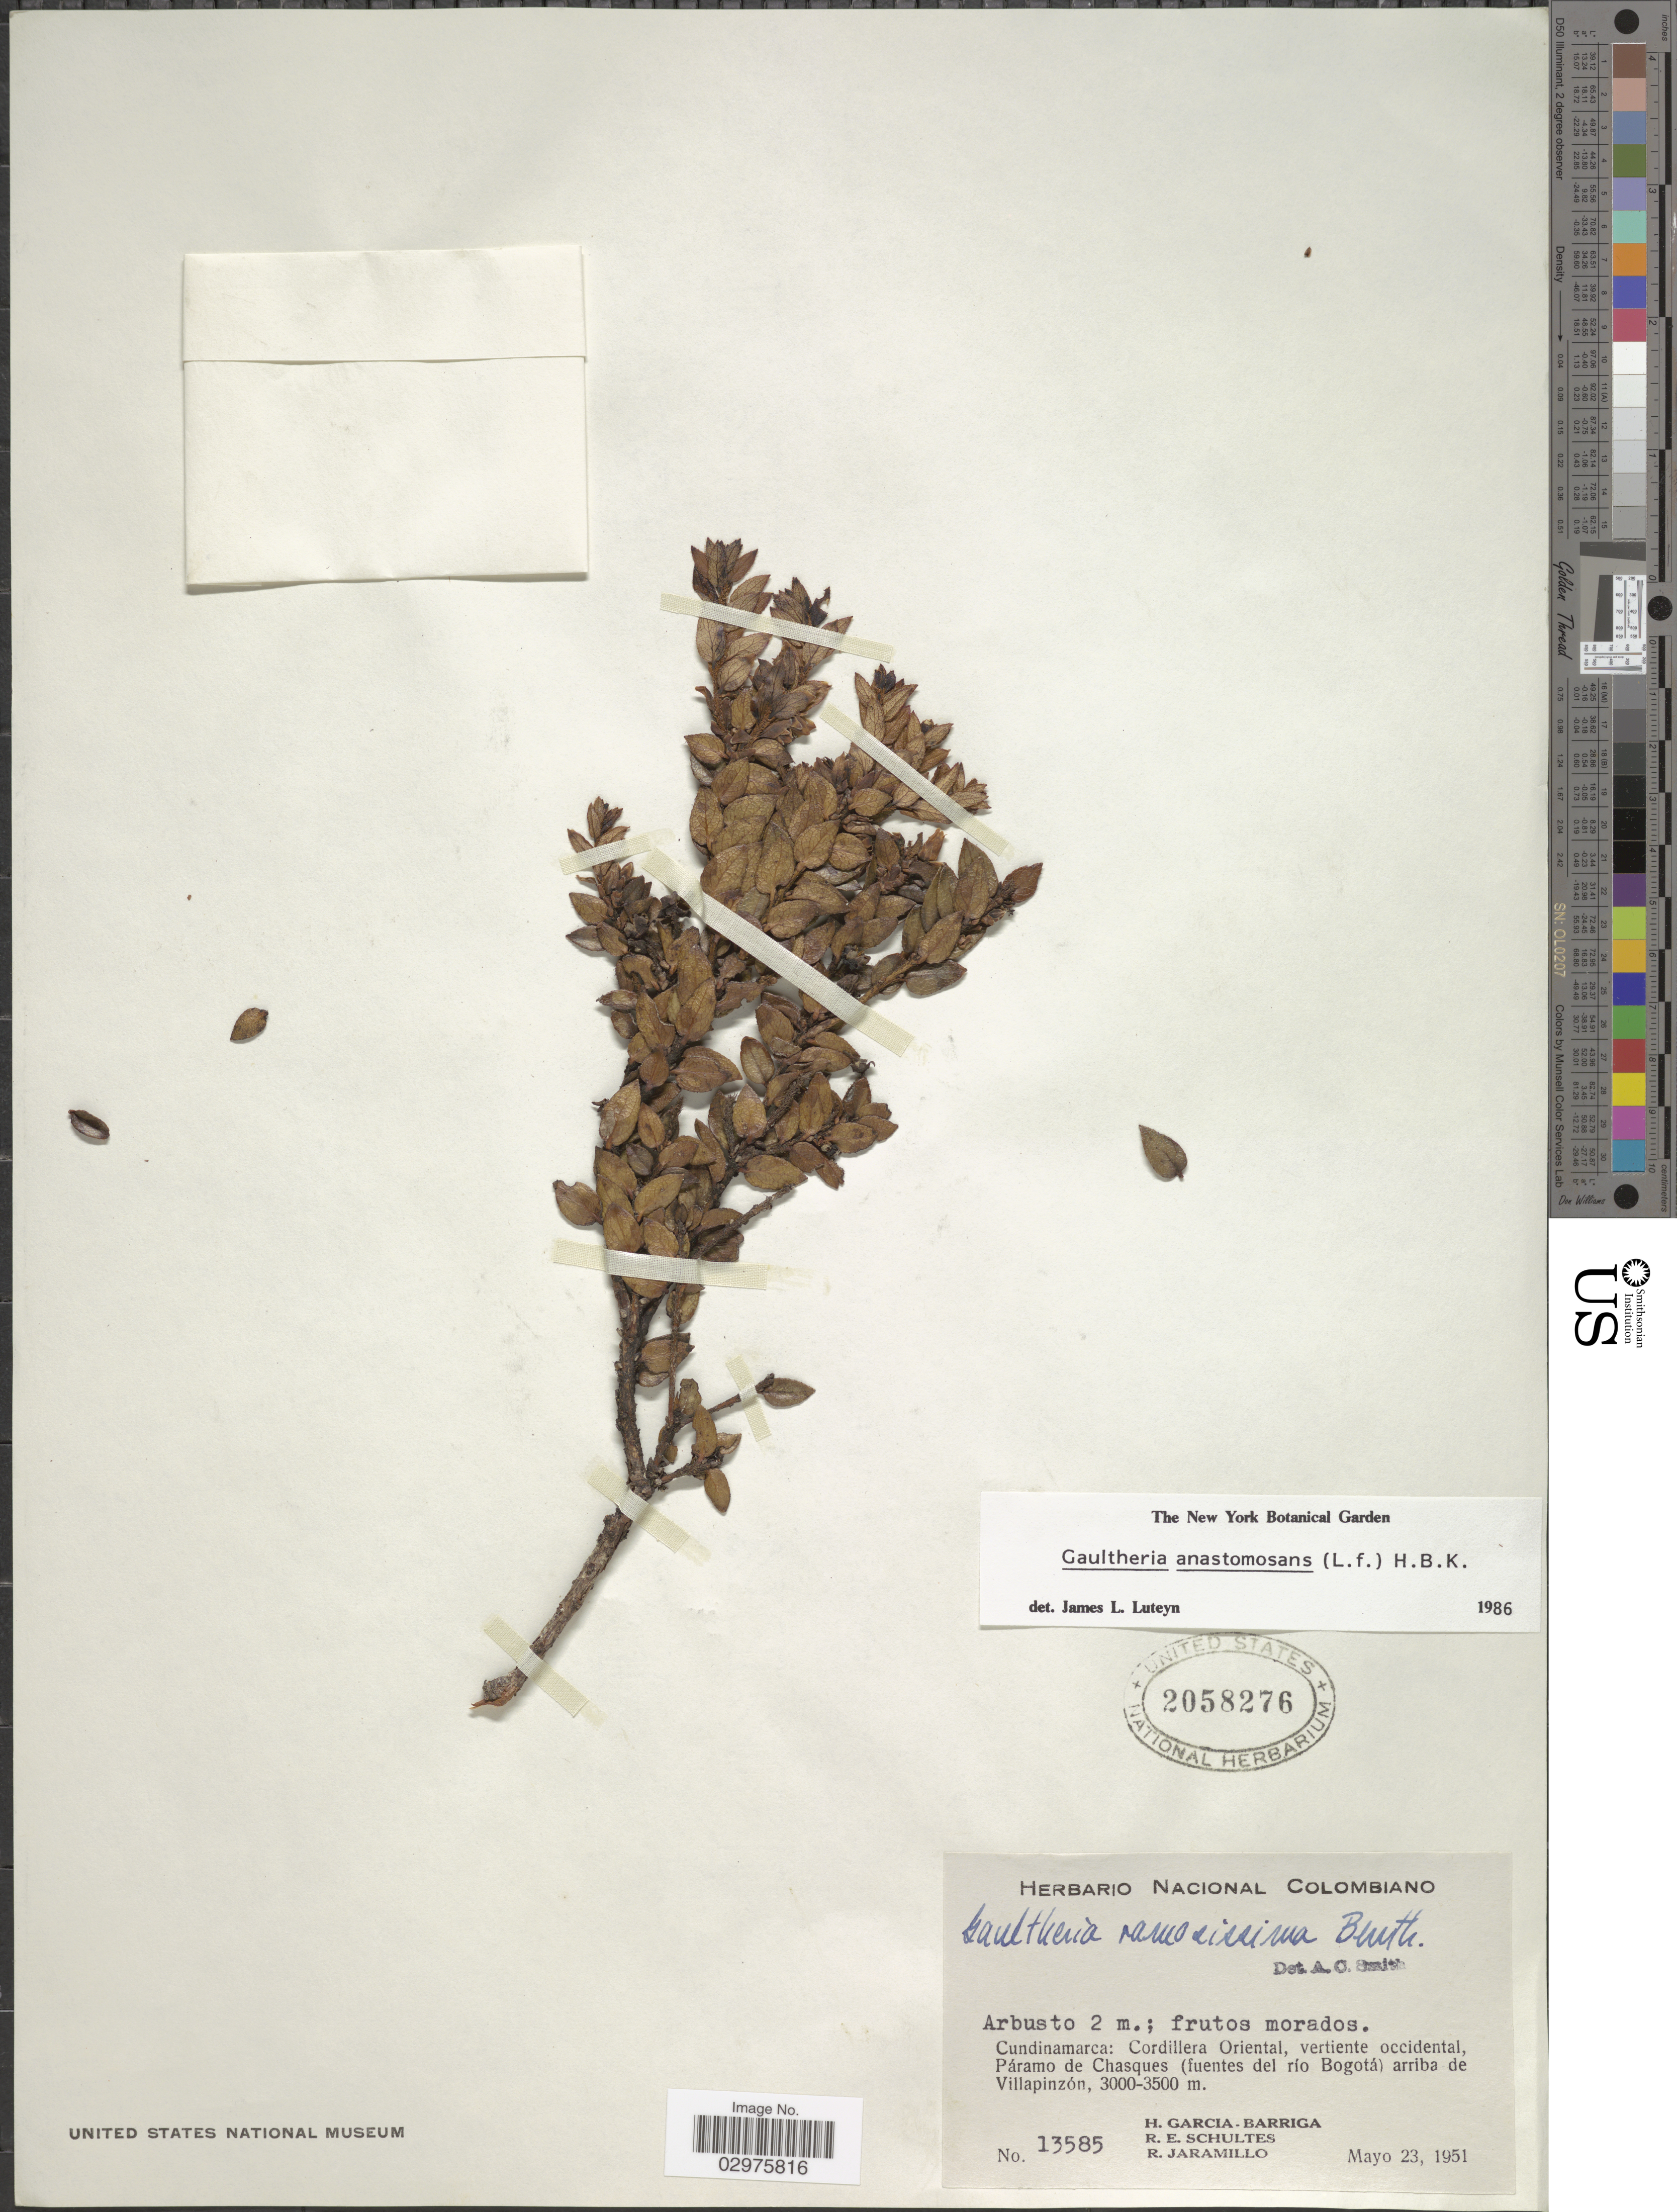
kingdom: Plantae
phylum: Tracheophyta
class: Magnoliopsida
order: Ericales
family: Ericaceae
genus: Gaultheria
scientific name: Gaultheria anastomosans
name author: (L. f.) Kunth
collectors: H. García Barriga, R. E. Schultes & R. Jaramillo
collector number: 13585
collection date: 1951-05-23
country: Colombia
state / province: Cundinamarca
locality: Cordillera Oriental, vertiente occidental, Páramo de Chasques (fuentes del río Bogotá) arriba de Villapinzón.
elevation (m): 3000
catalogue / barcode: US 2058276